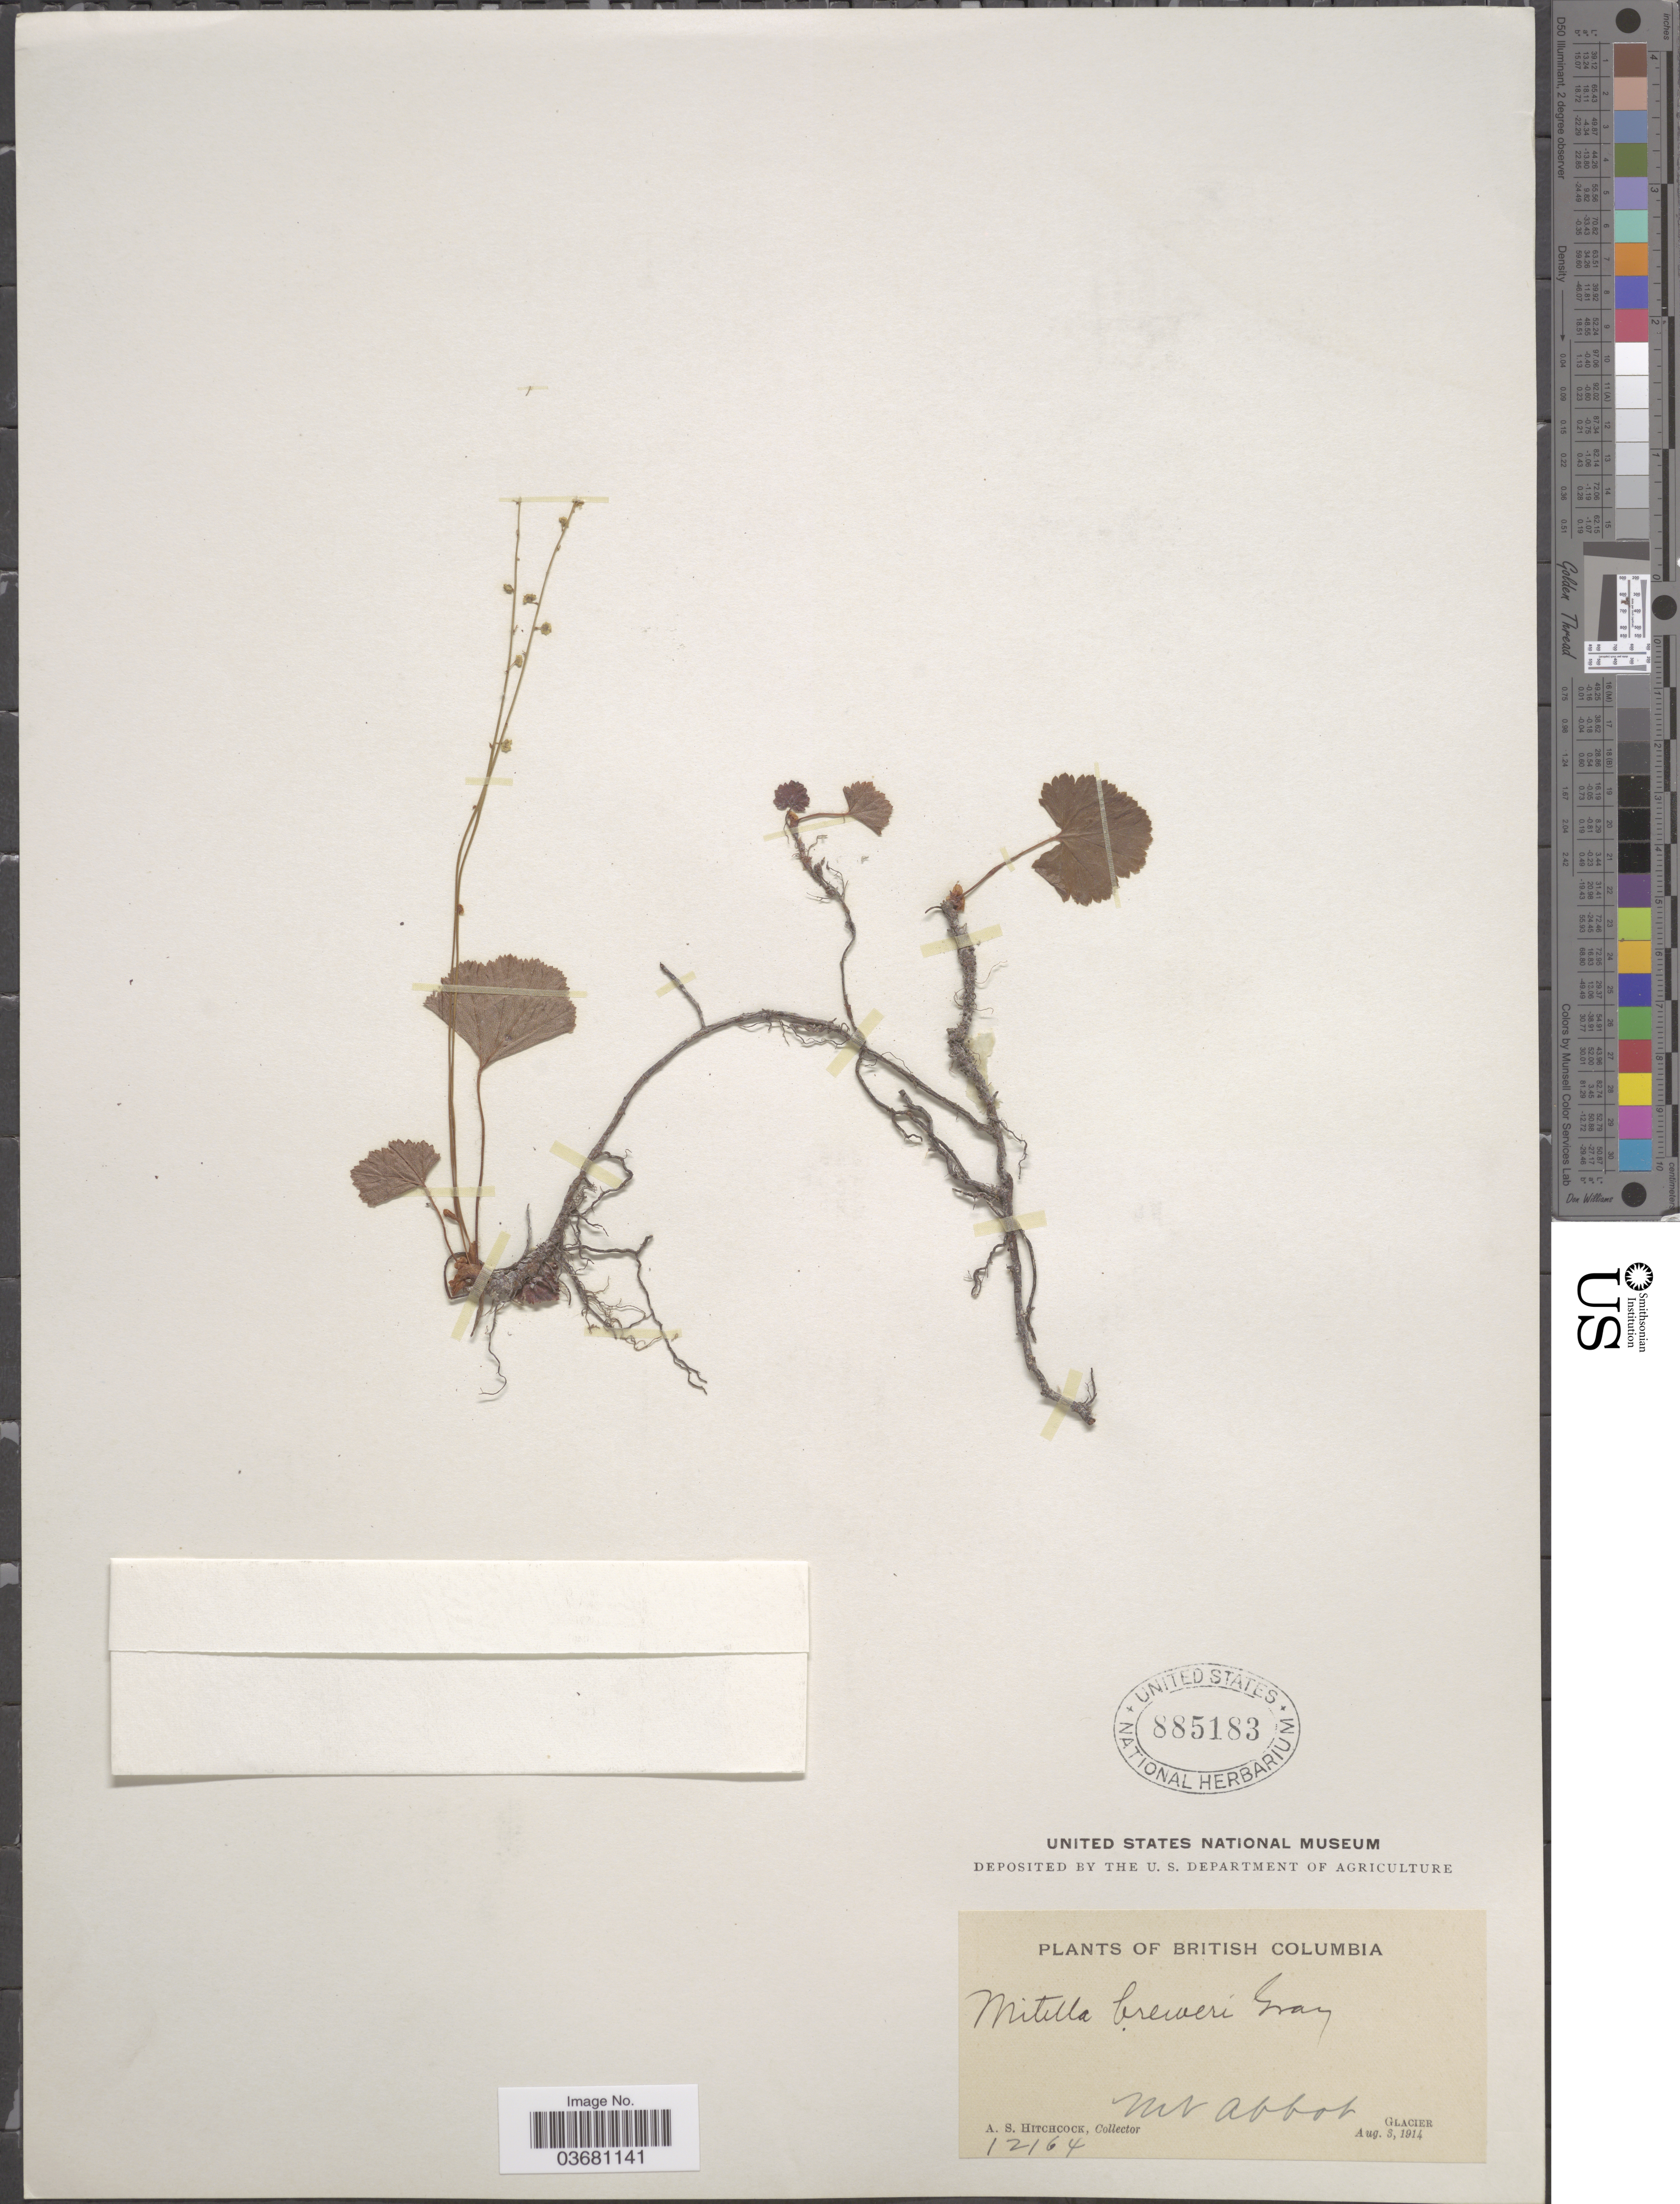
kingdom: Plantae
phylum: Tracheophyta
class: Magnoliopsida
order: Saxifragales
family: Saxifragaceae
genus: Mitella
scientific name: Mitella breweri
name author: A. Gray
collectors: A. S. Hitchcock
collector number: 12164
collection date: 1914-08-03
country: Canada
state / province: British Columbia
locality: Mt. Abbot. Glacier.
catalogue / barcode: US 885183